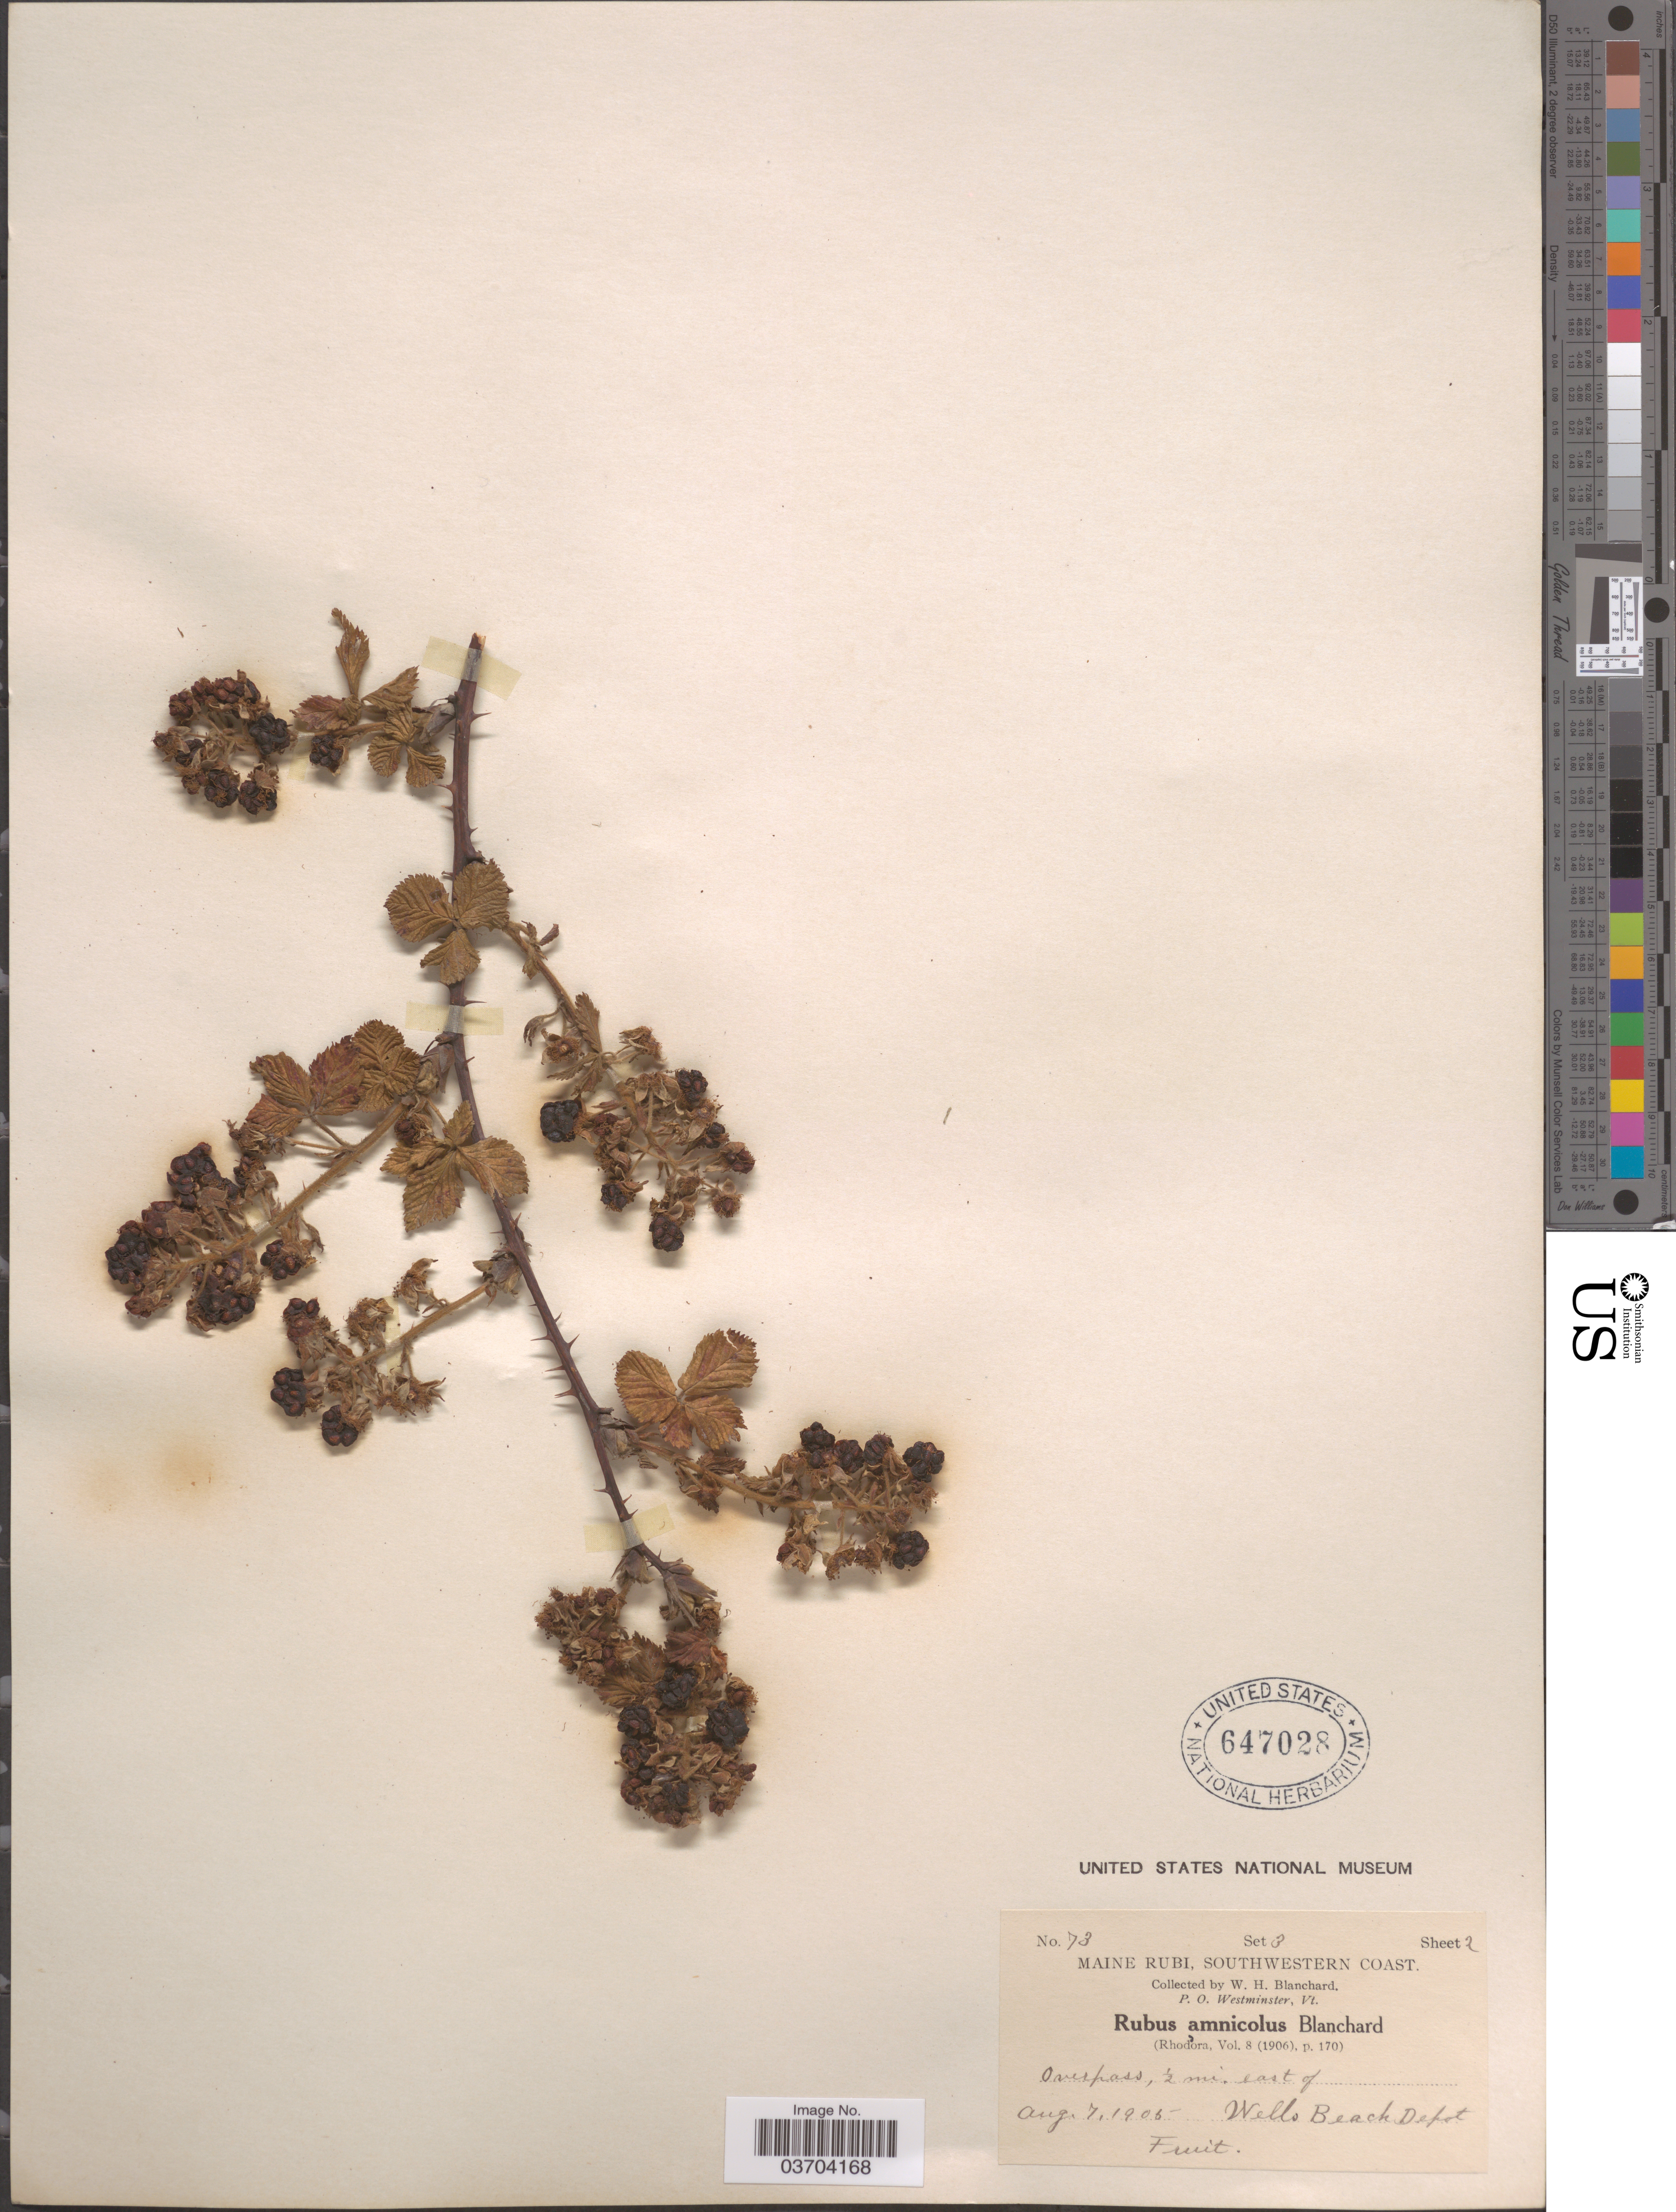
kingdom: Plantae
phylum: Tracheophyta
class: Magnoliopsida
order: Rosales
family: Rosaceae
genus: Rubus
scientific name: Rubus amnicola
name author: Blanch.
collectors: W. H. Blanchard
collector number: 73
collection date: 1905-08-07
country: United States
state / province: Maine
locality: Southwestern Coast. Overpass, ½ mi. east of Wells Beach Depot.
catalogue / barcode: US 647028